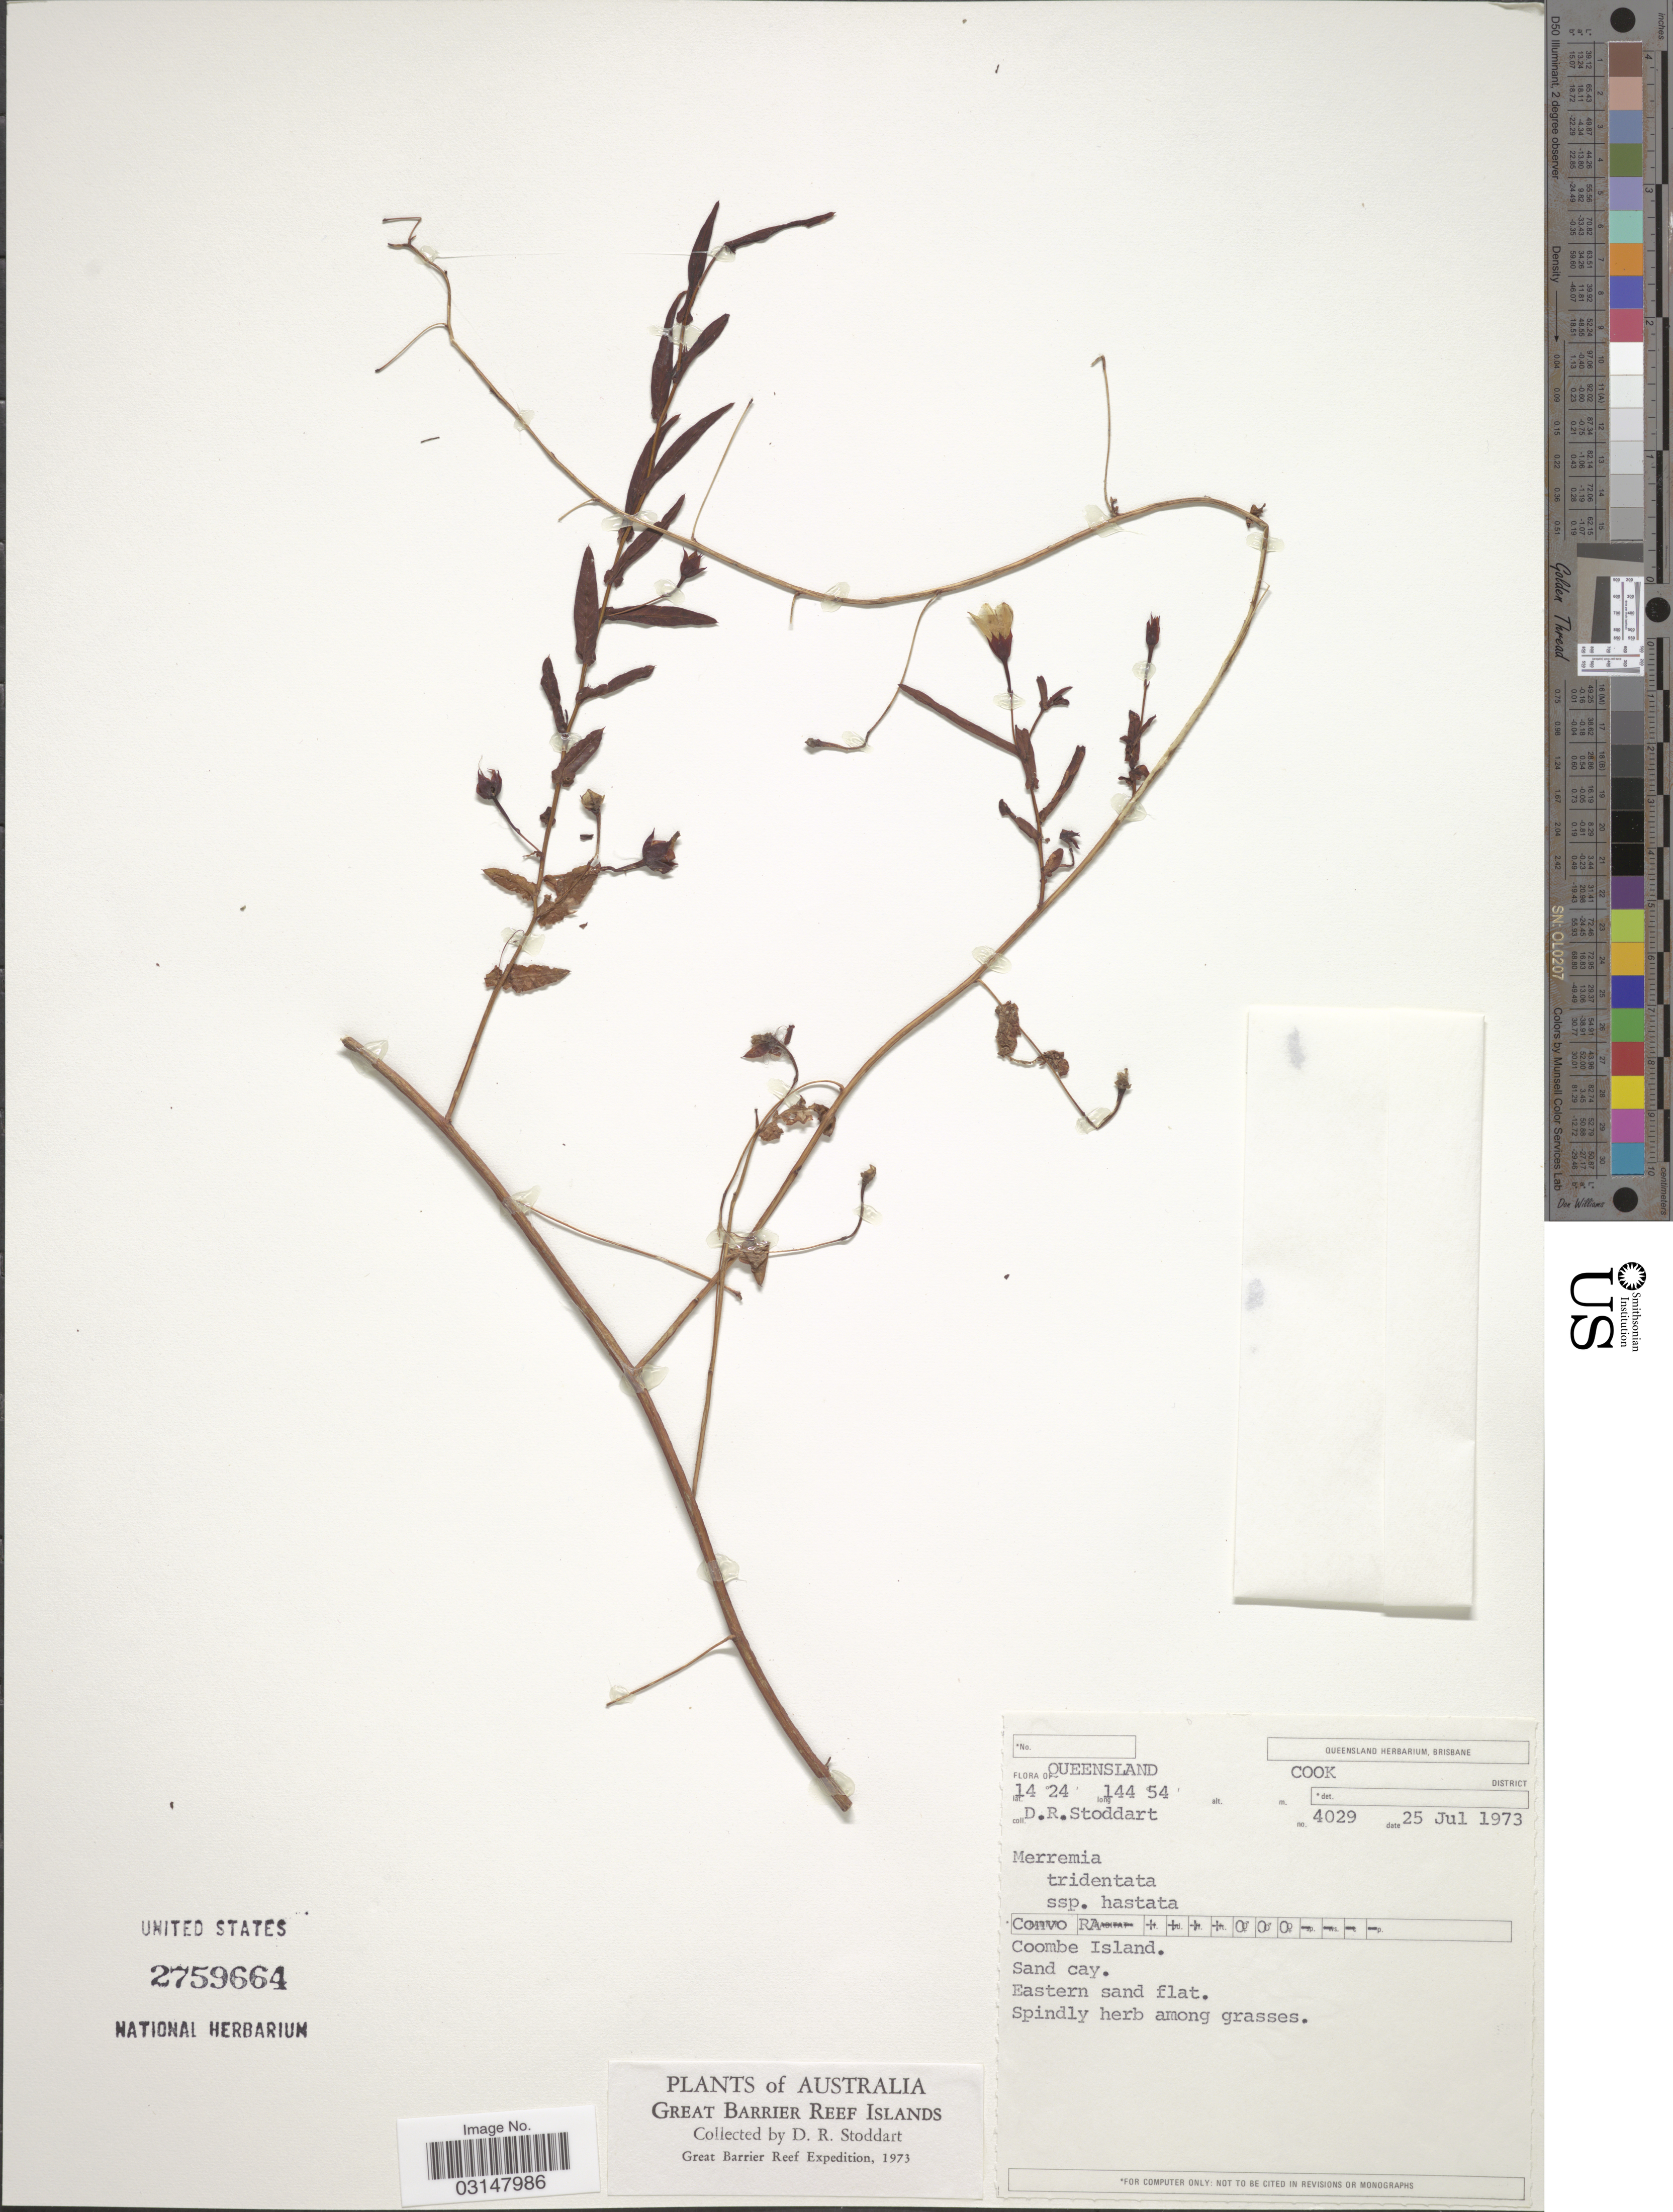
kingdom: Plantae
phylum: Tracheophyta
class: Magnoliopsida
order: Solanales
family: Convolvulaceae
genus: Xenostegia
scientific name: Xenostegia tridentata subsp. hastata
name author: (Ooststr.) Parmar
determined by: Strong, Mark T., (BOT), Smithsonian Institution - National Museum of Natural History (UNITED STATES)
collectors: D. R. Stoddart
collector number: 4029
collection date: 1973-07-25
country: Australia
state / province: Queensland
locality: Cook District. Coombe Island. Great Barrier Reef Islands.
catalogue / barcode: US 2759664